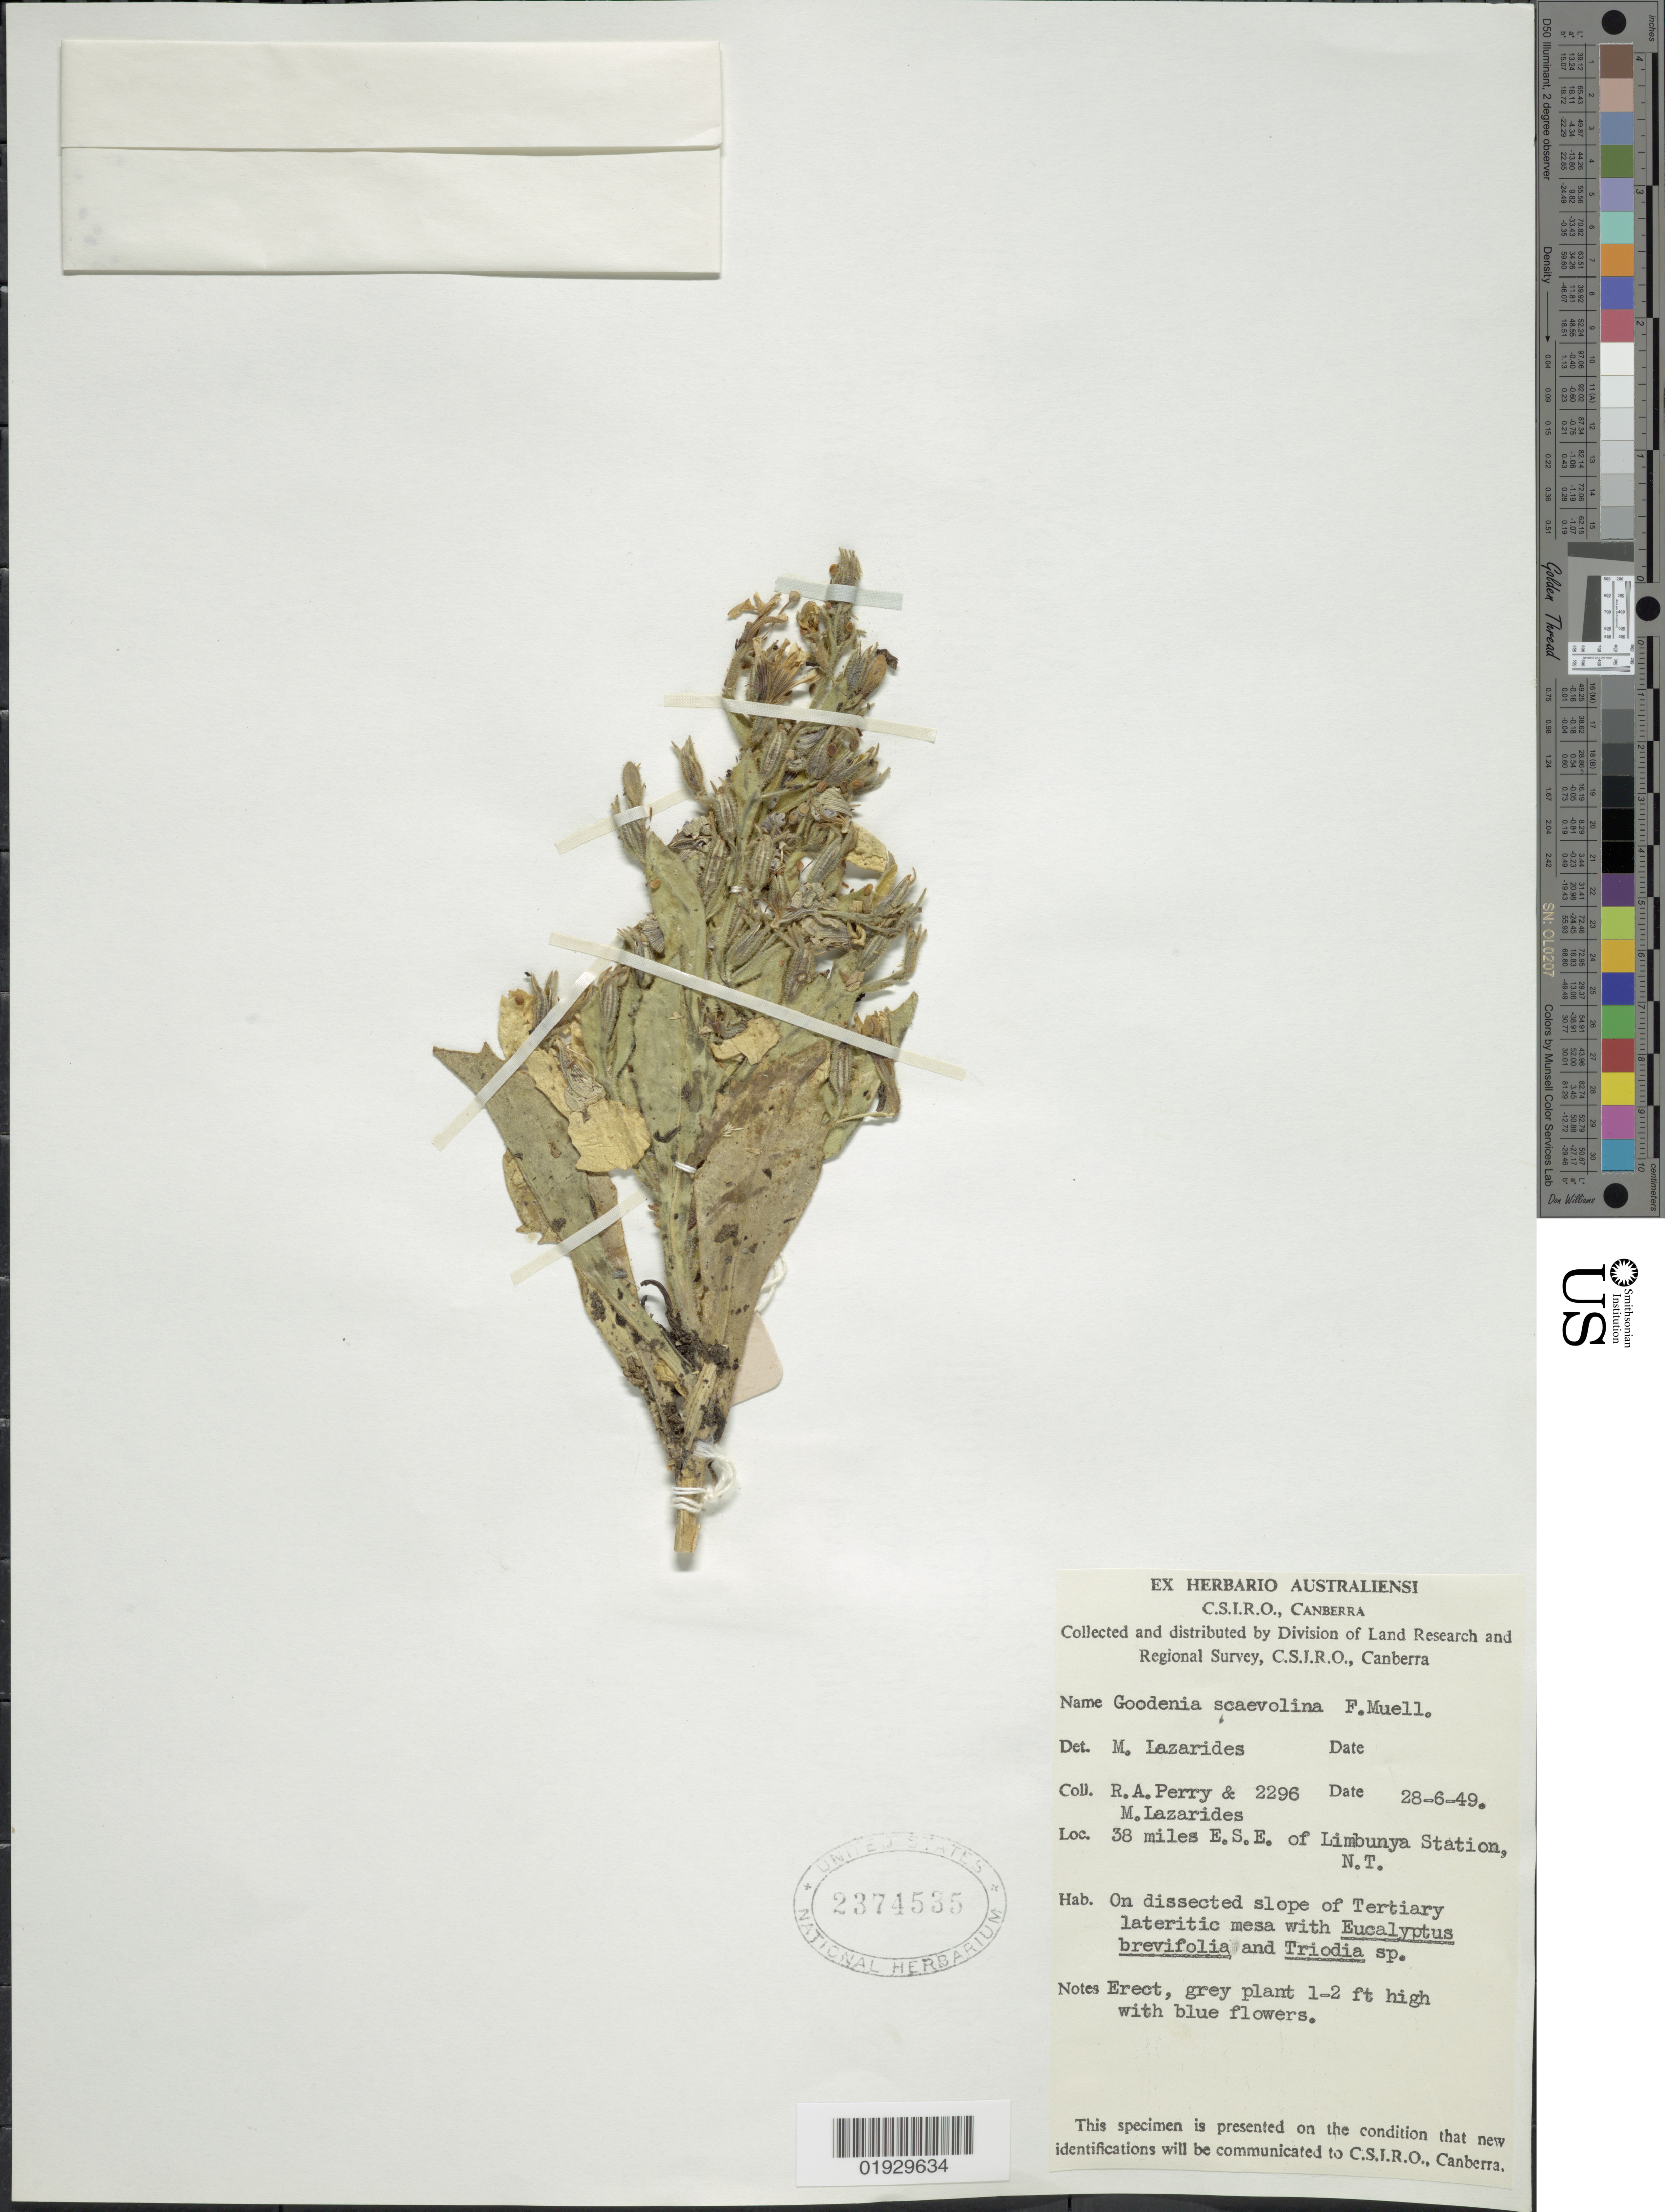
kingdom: Plantae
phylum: Tracheophyta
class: Magnoliopsida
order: Asterales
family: Goodeniaceae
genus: Goodenia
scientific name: Goodenia scaevolina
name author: F. Muell.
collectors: Perry, R. A. & M. Lazarides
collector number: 2296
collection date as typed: Transcribed d/m/y: 28/6/49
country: Australia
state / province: Northern Territory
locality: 38 miles E.S.E. of Limbunya Station, N.T.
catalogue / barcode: US 2374535